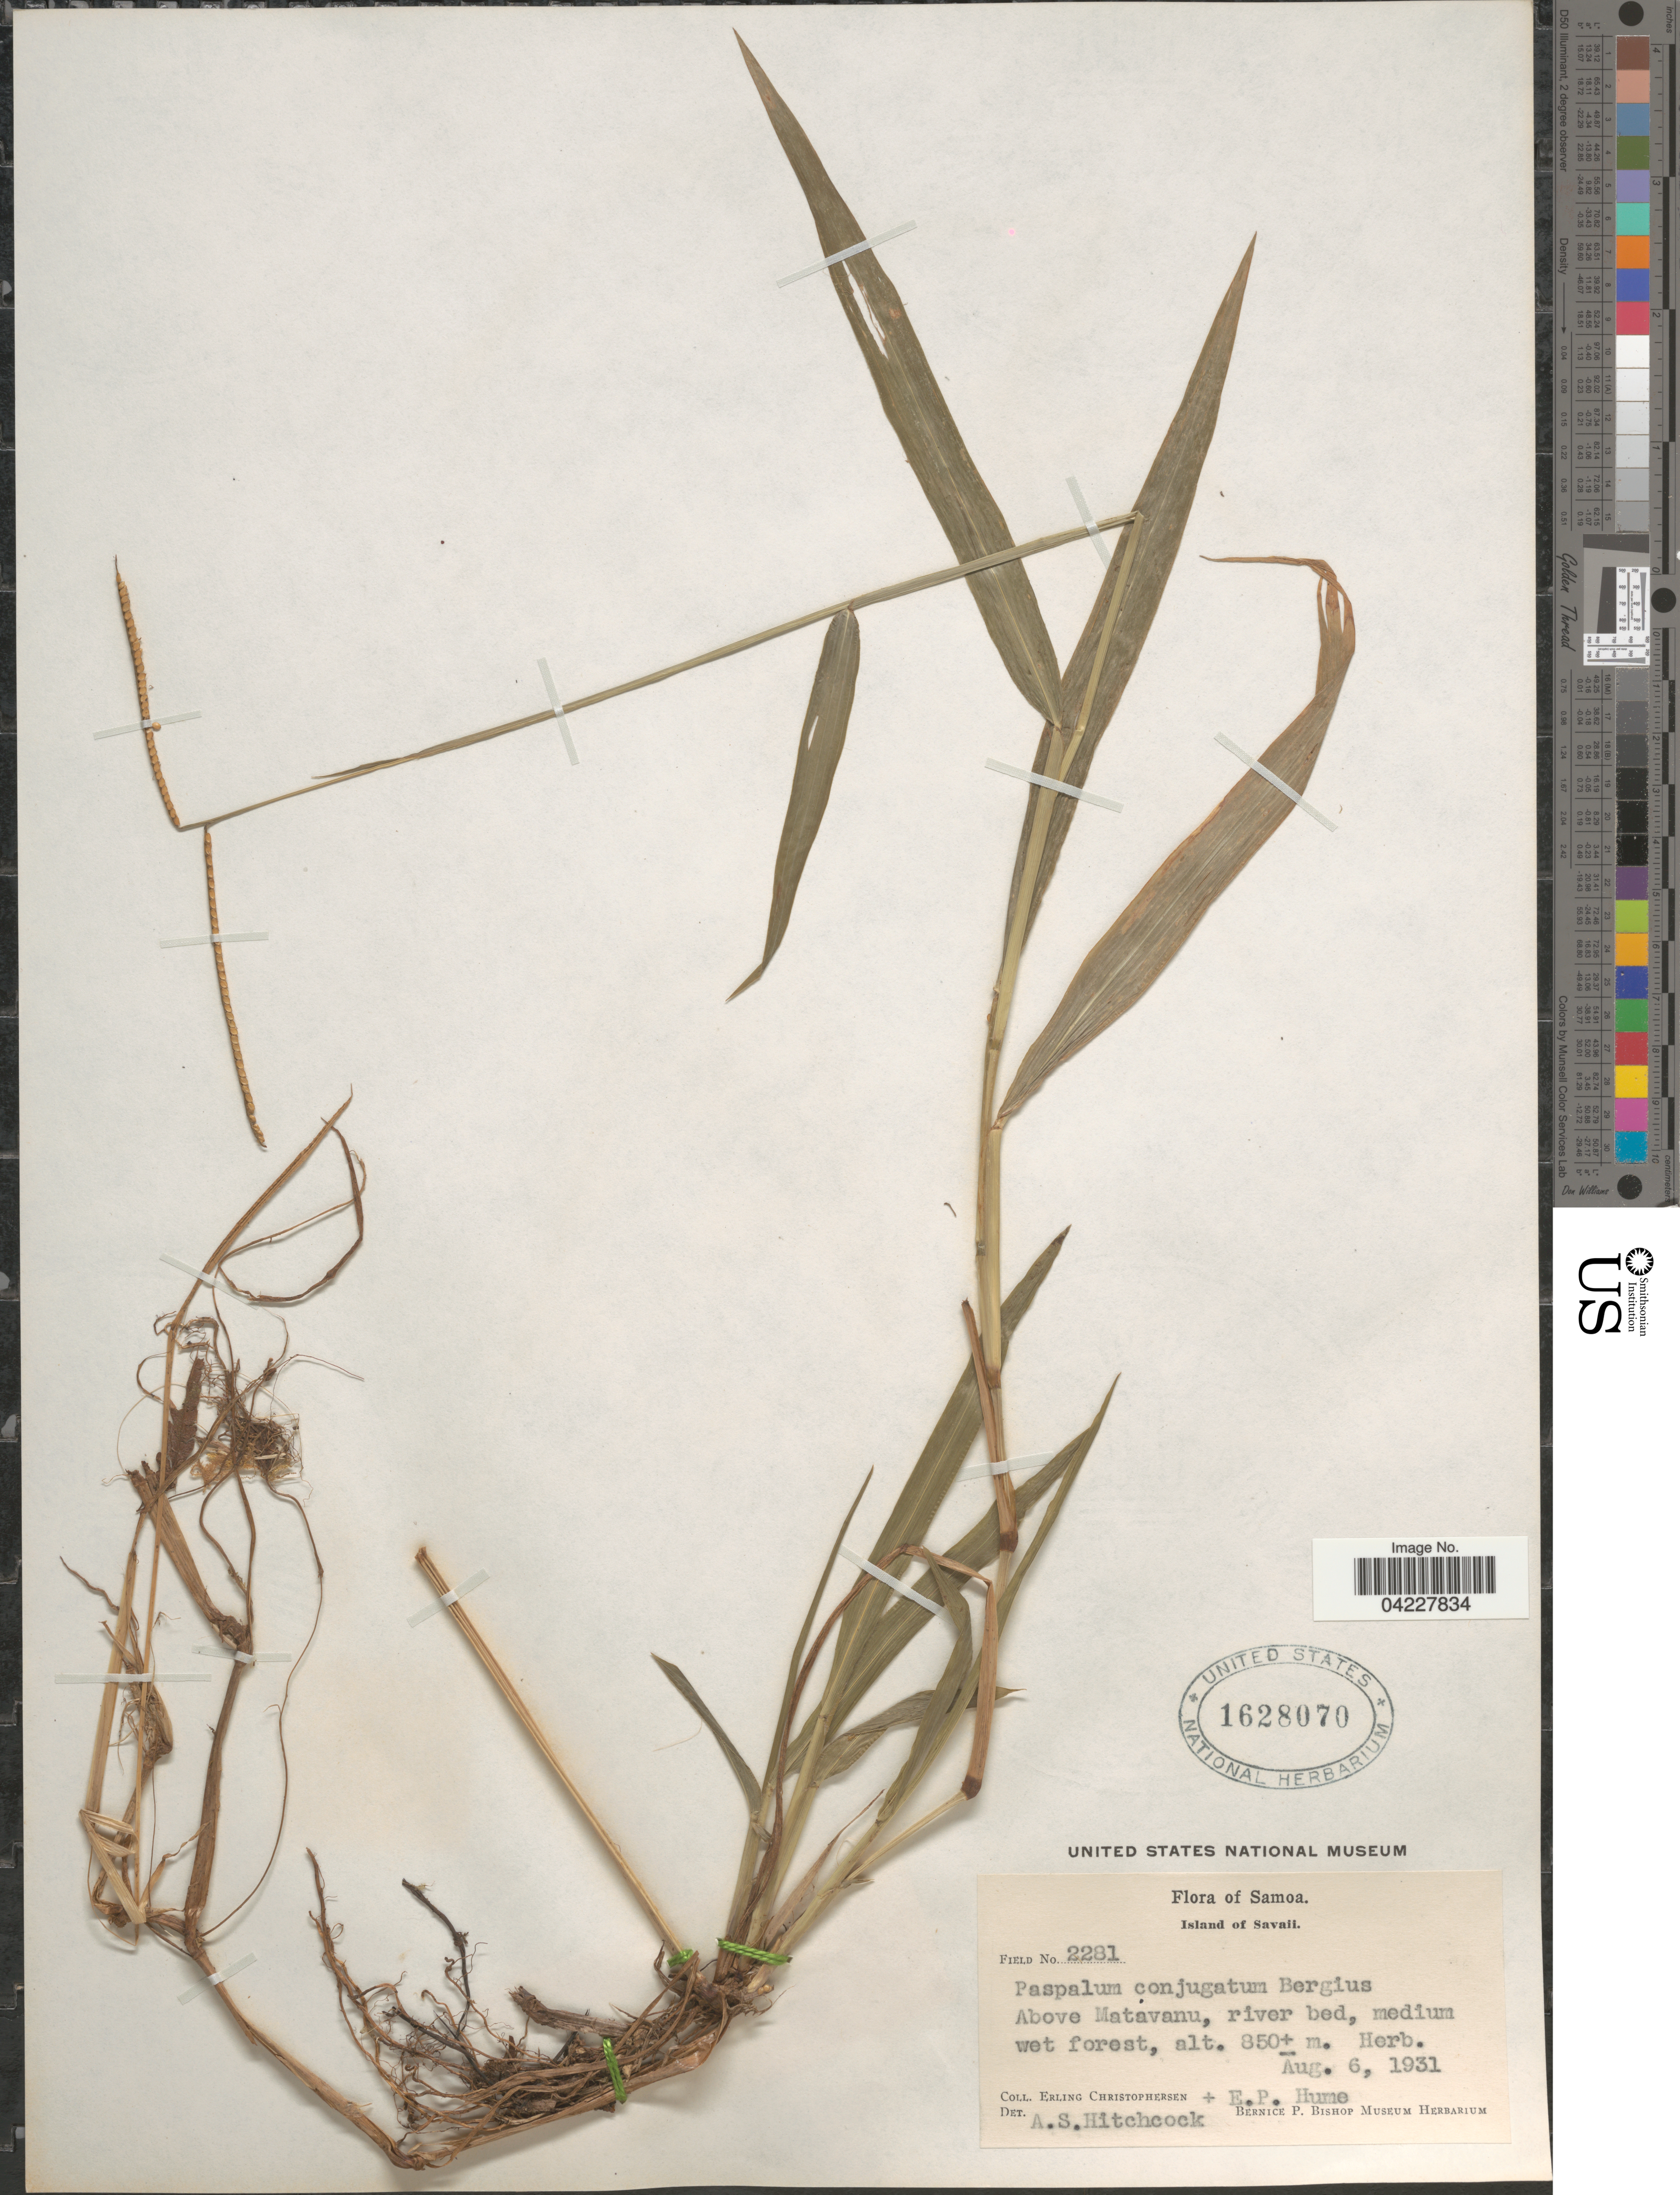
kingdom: Plantae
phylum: Tracheophyta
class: Liliopsida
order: Poales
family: Poaceae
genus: Paspalum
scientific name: Paspalum conjugatum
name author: P.J. Bergius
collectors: E. Christophersen & E. P. Hume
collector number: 2281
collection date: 1931-08-06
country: Samoa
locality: Samoa. Island of Savaii. Above Matavanu, river bed, medium wet forest.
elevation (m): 850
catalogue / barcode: US 1628070